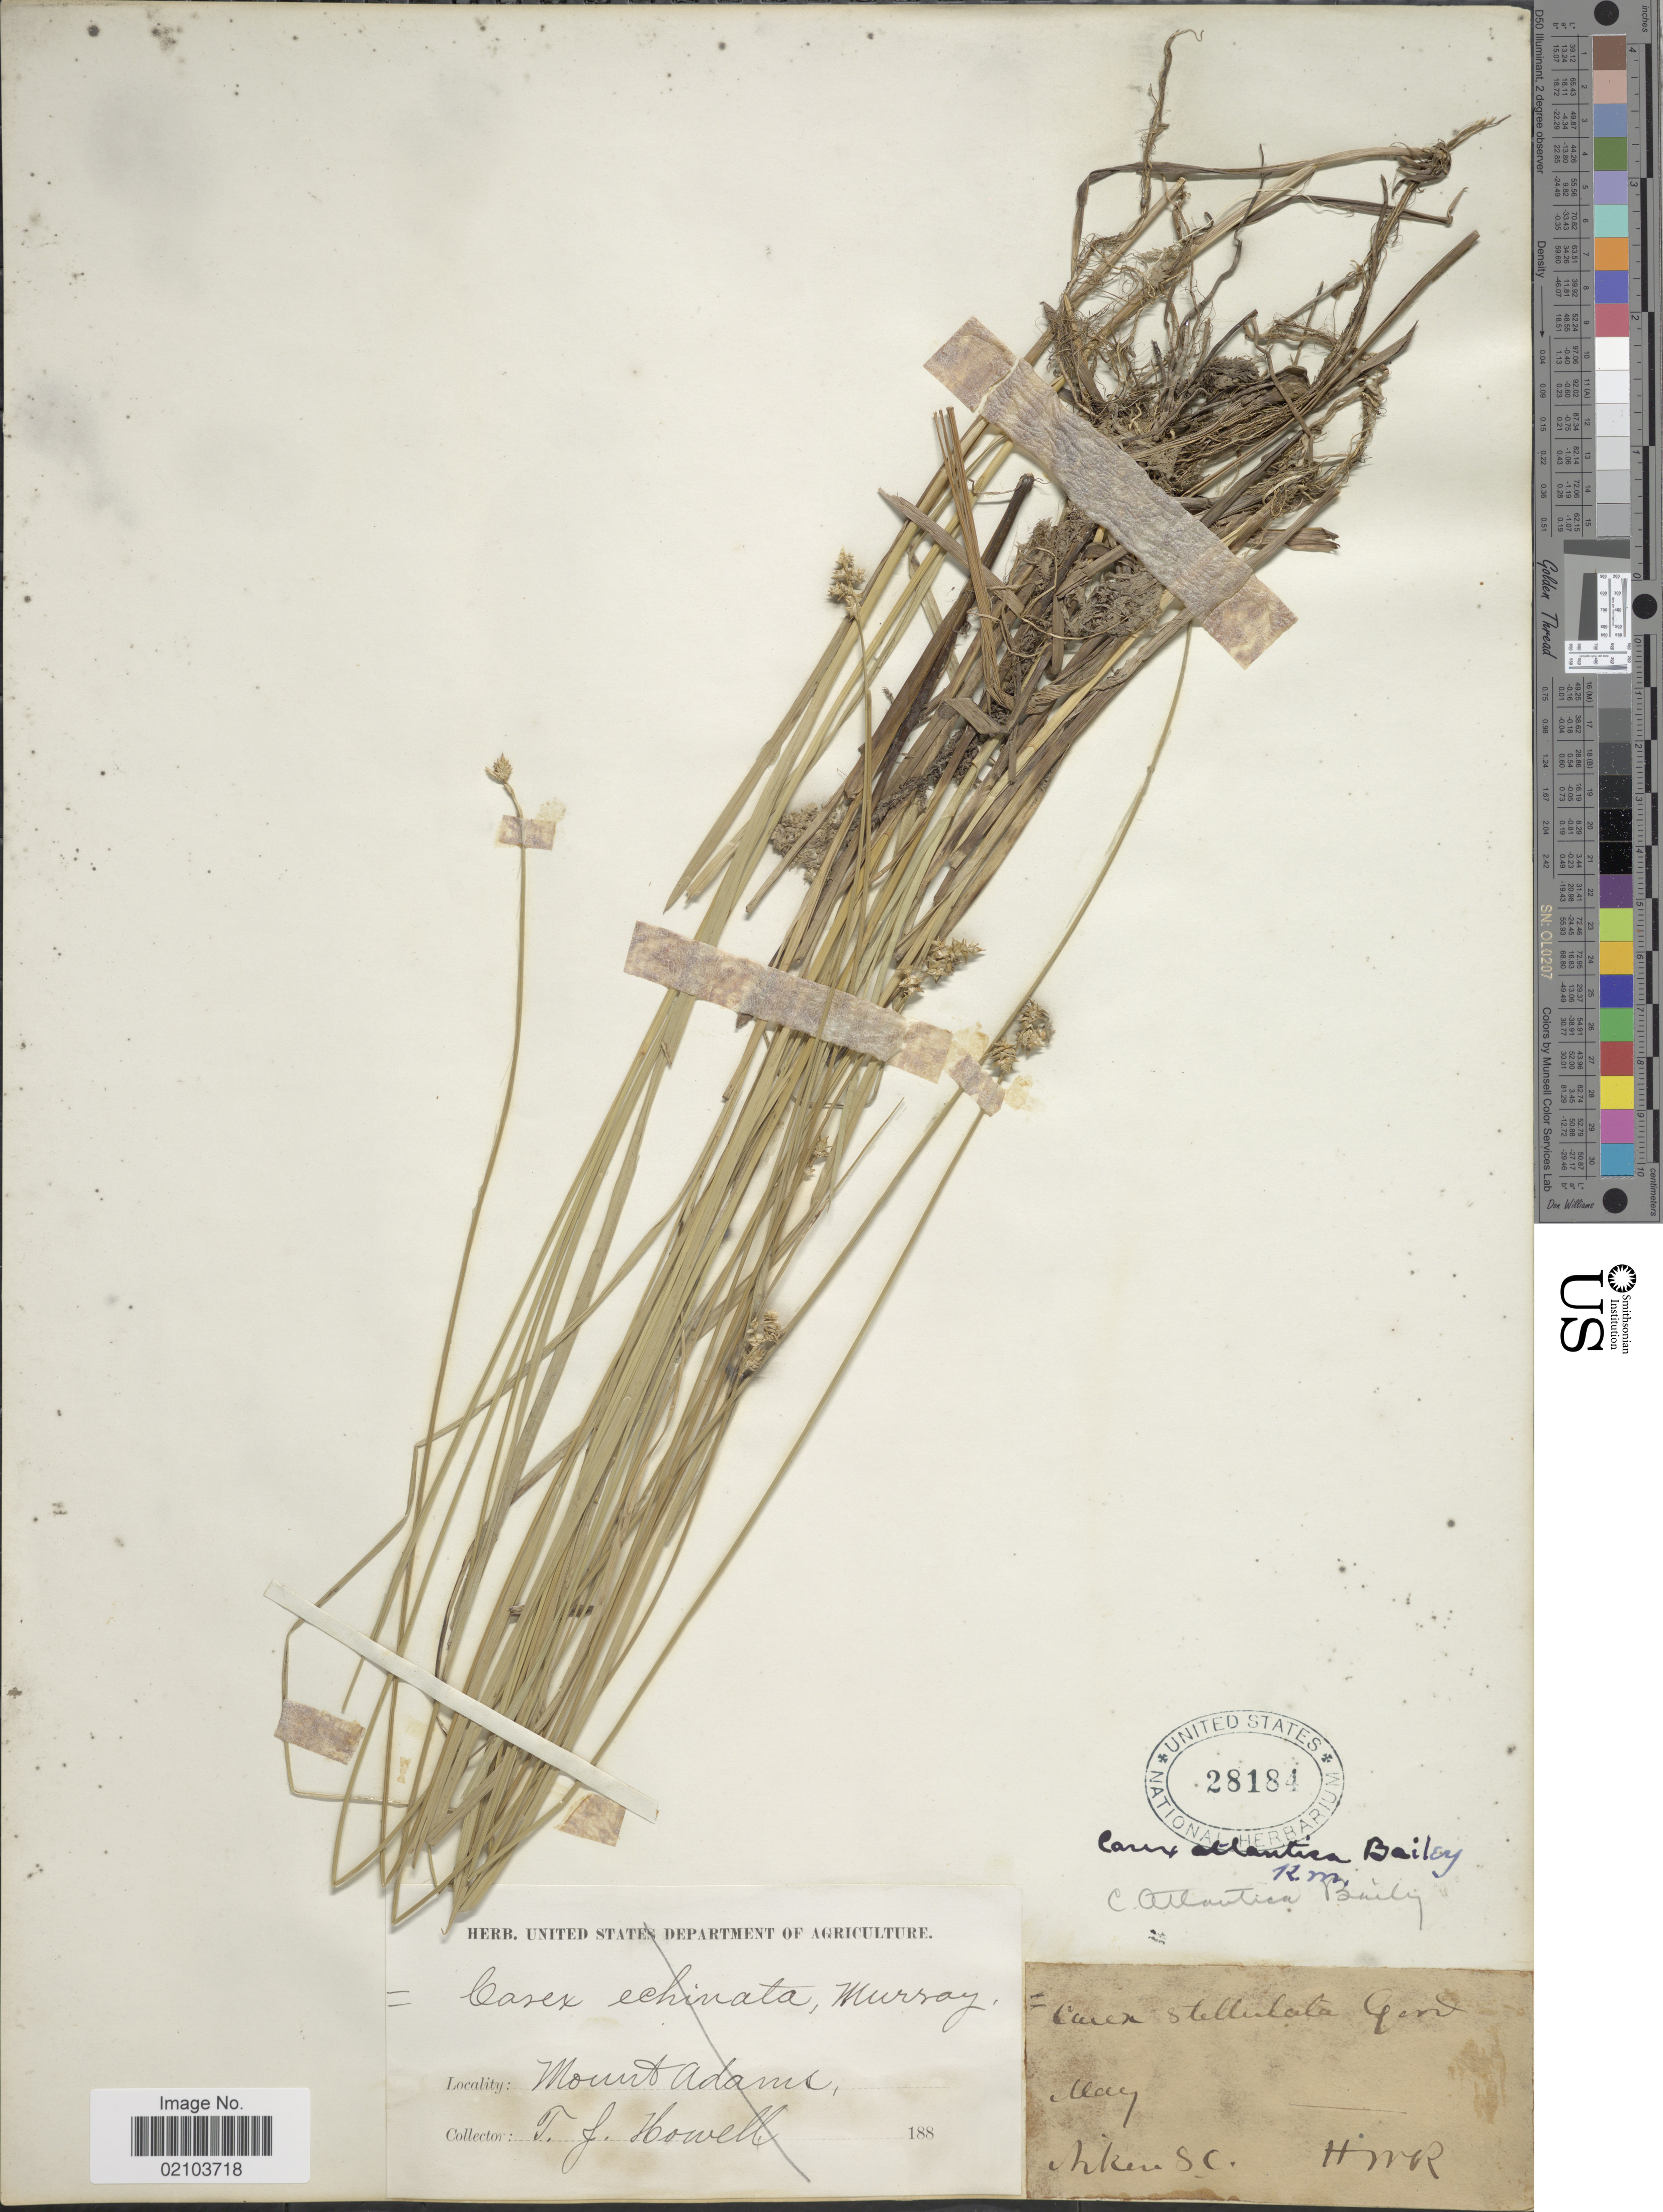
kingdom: Plantae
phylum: Tracheophyta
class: Liliopsida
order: Poales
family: Cyperaceae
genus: Carex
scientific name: Carex atlantica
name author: L.H. Bailey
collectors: H. W. R.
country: United States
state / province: South Carolina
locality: Aiken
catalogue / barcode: US 28184